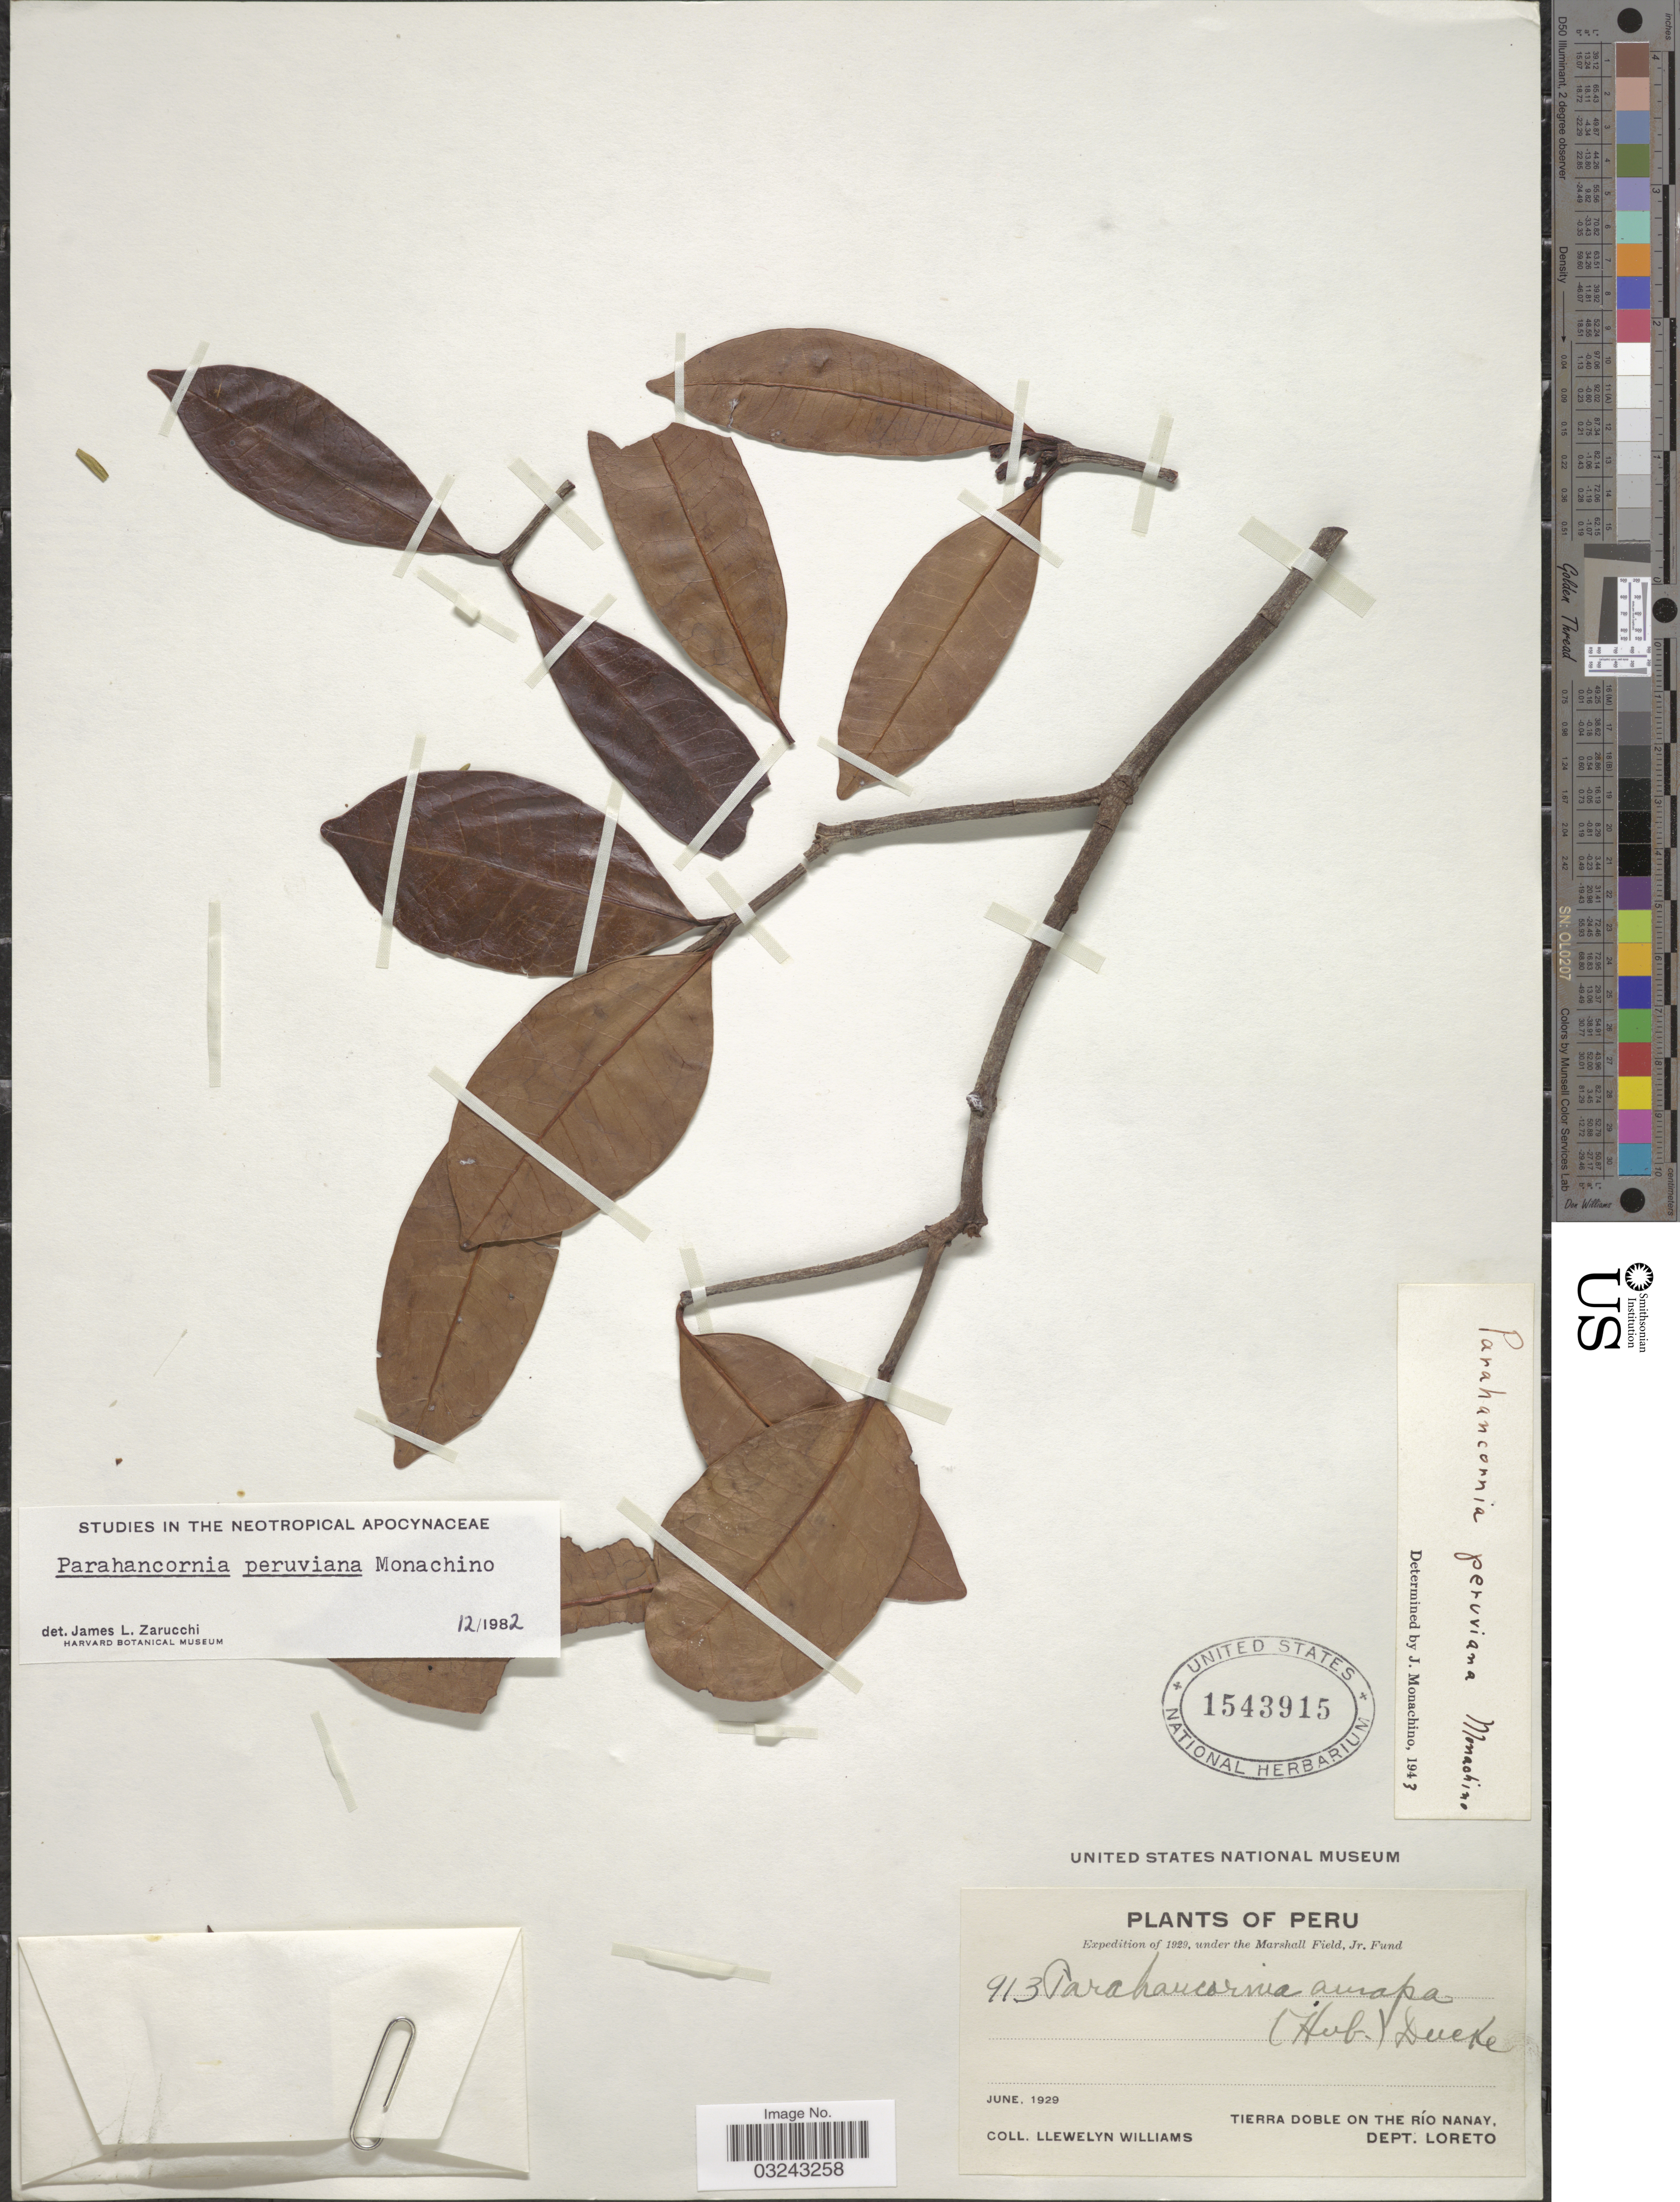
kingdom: Plantae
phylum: Tracheophyta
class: Magnoliopsida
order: Gentianales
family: Apocynaceae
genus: Parahancornia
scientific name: Parahancornia peruviana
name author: Monach.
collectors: Ll. Williams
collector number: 913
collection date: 1929-06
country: Peru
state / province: Loreto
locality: Tierra Doble on the Río Nanay, Dept. Loreto.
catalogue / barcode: US 1543915